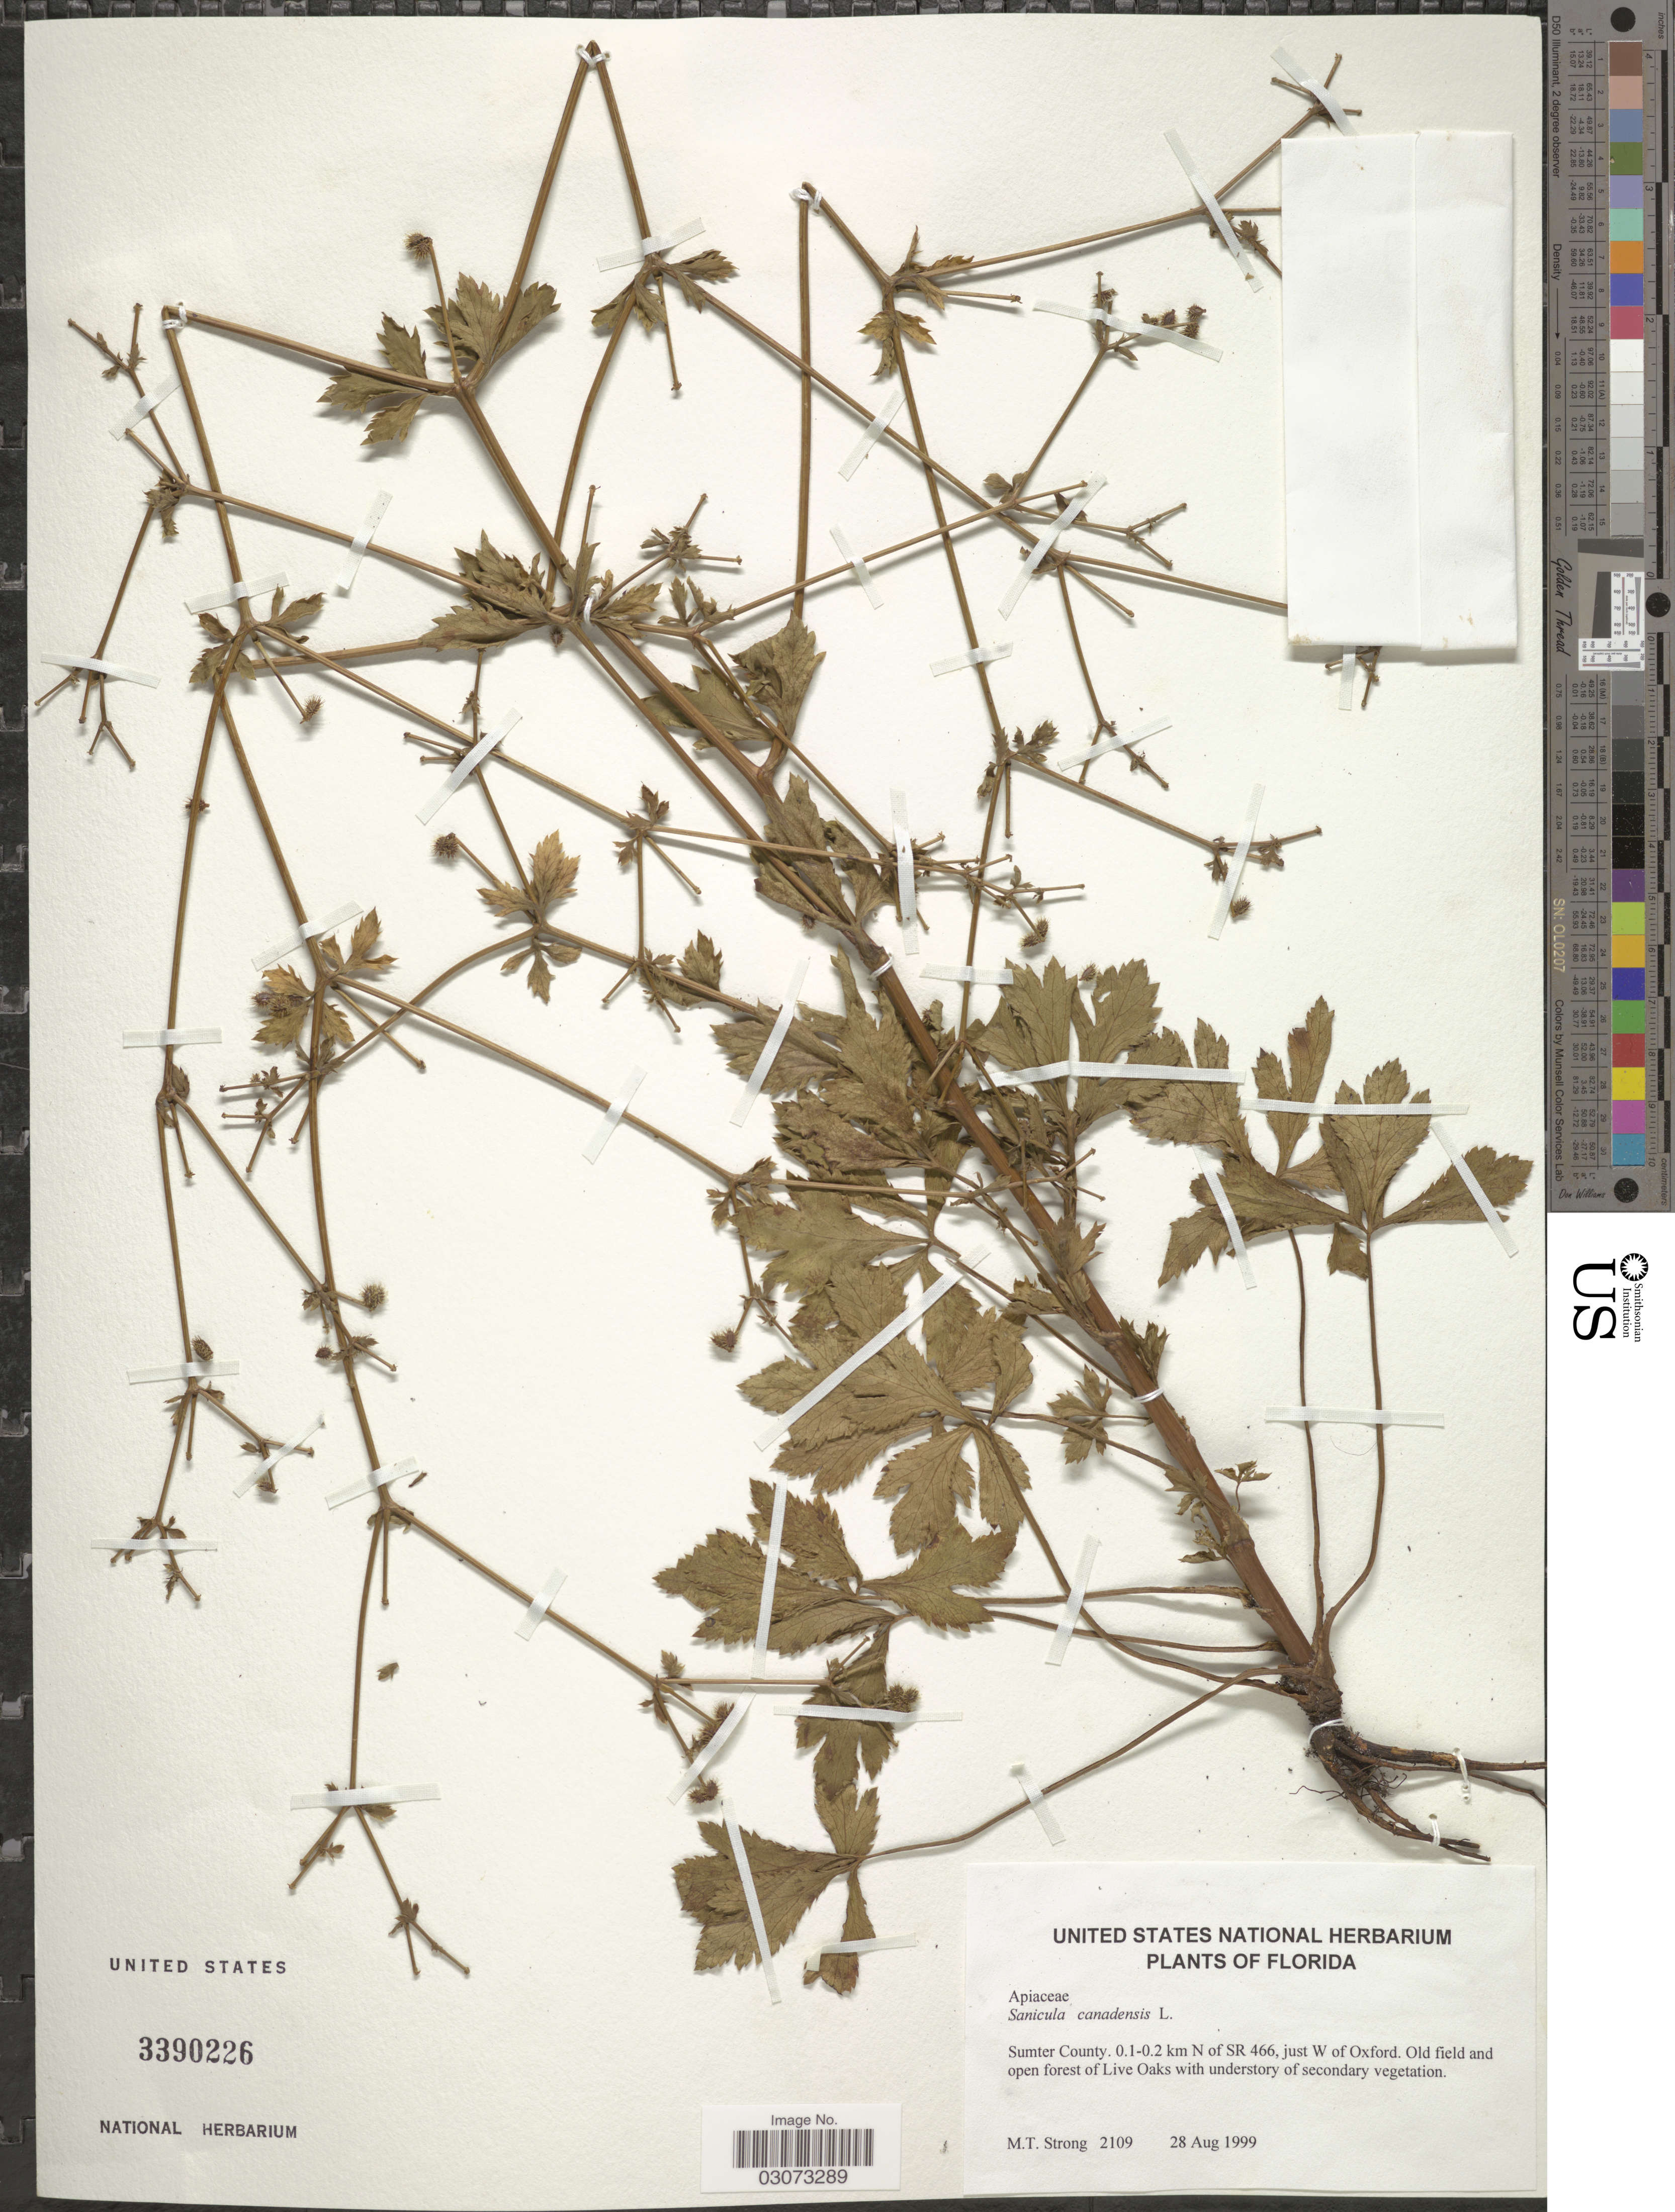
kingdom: Plantae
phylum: Tracheophyta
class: Magnoliopsida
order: Apiales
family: Apiaceae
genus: Sanicula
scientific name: Sanicula canadensis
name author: L.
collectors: M. T. Strong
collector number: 2109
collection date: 1999-08-28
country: United States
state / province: Florida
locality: Sumter County. 0.1-0.2 km N of SR 466, just W of Oxford.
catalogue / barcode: US 3390226